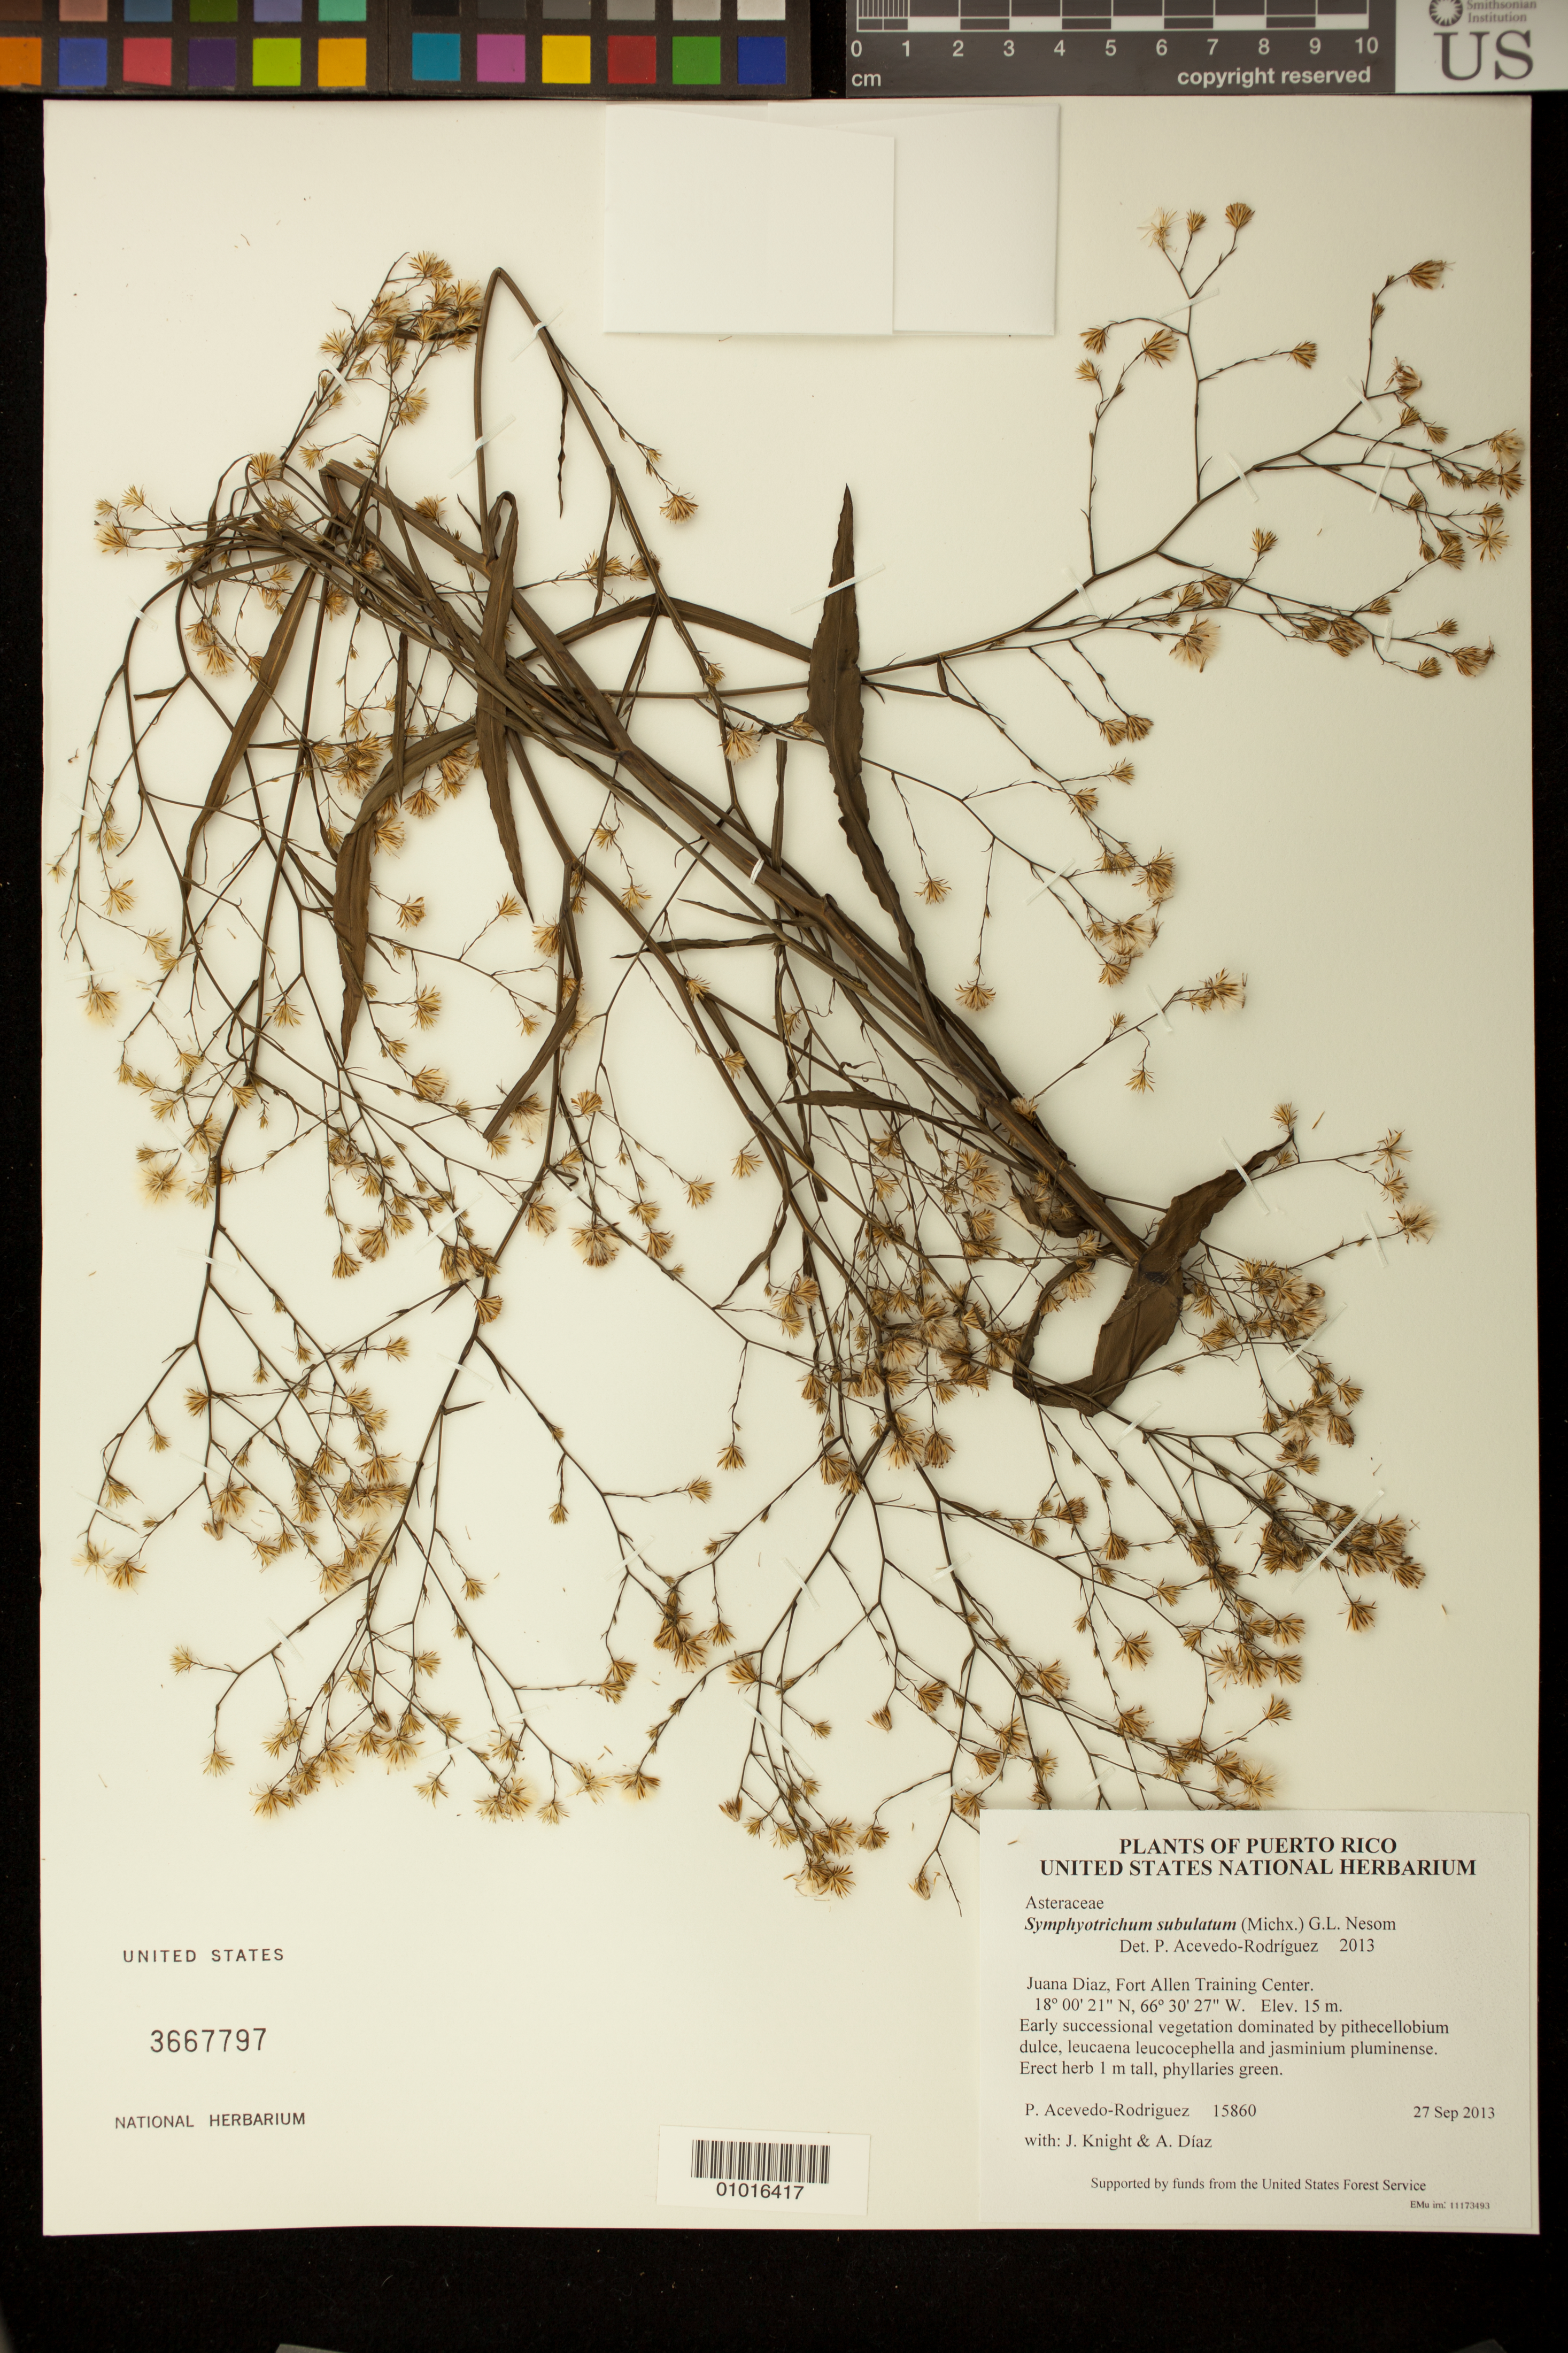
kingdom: Plantae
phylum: Tracheophyta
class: Magnoliopsida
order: Asterales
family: Asteraceae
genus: Symphyotrichum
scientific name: Symphyotrichum subulatum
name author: (Michx.) G.L. Nesom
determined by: Acevedo-Rodríguez, P., (BOT), Smithsonian Institution - National Museum of Natural History (UNITED STATES)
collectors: P. Acevedo-Rodr., J. Knight & A. Díaz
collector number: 15860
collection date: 2013-09-27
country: Puerto Rico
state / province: Juana Diaz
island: Puerto Rico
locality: Fort Allen Training Center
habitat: Early successional vegetation dominated by pithecellobium dulce, leucaena leucocephella and jasminium pluminense.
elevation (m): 15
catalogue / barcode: US 3667797